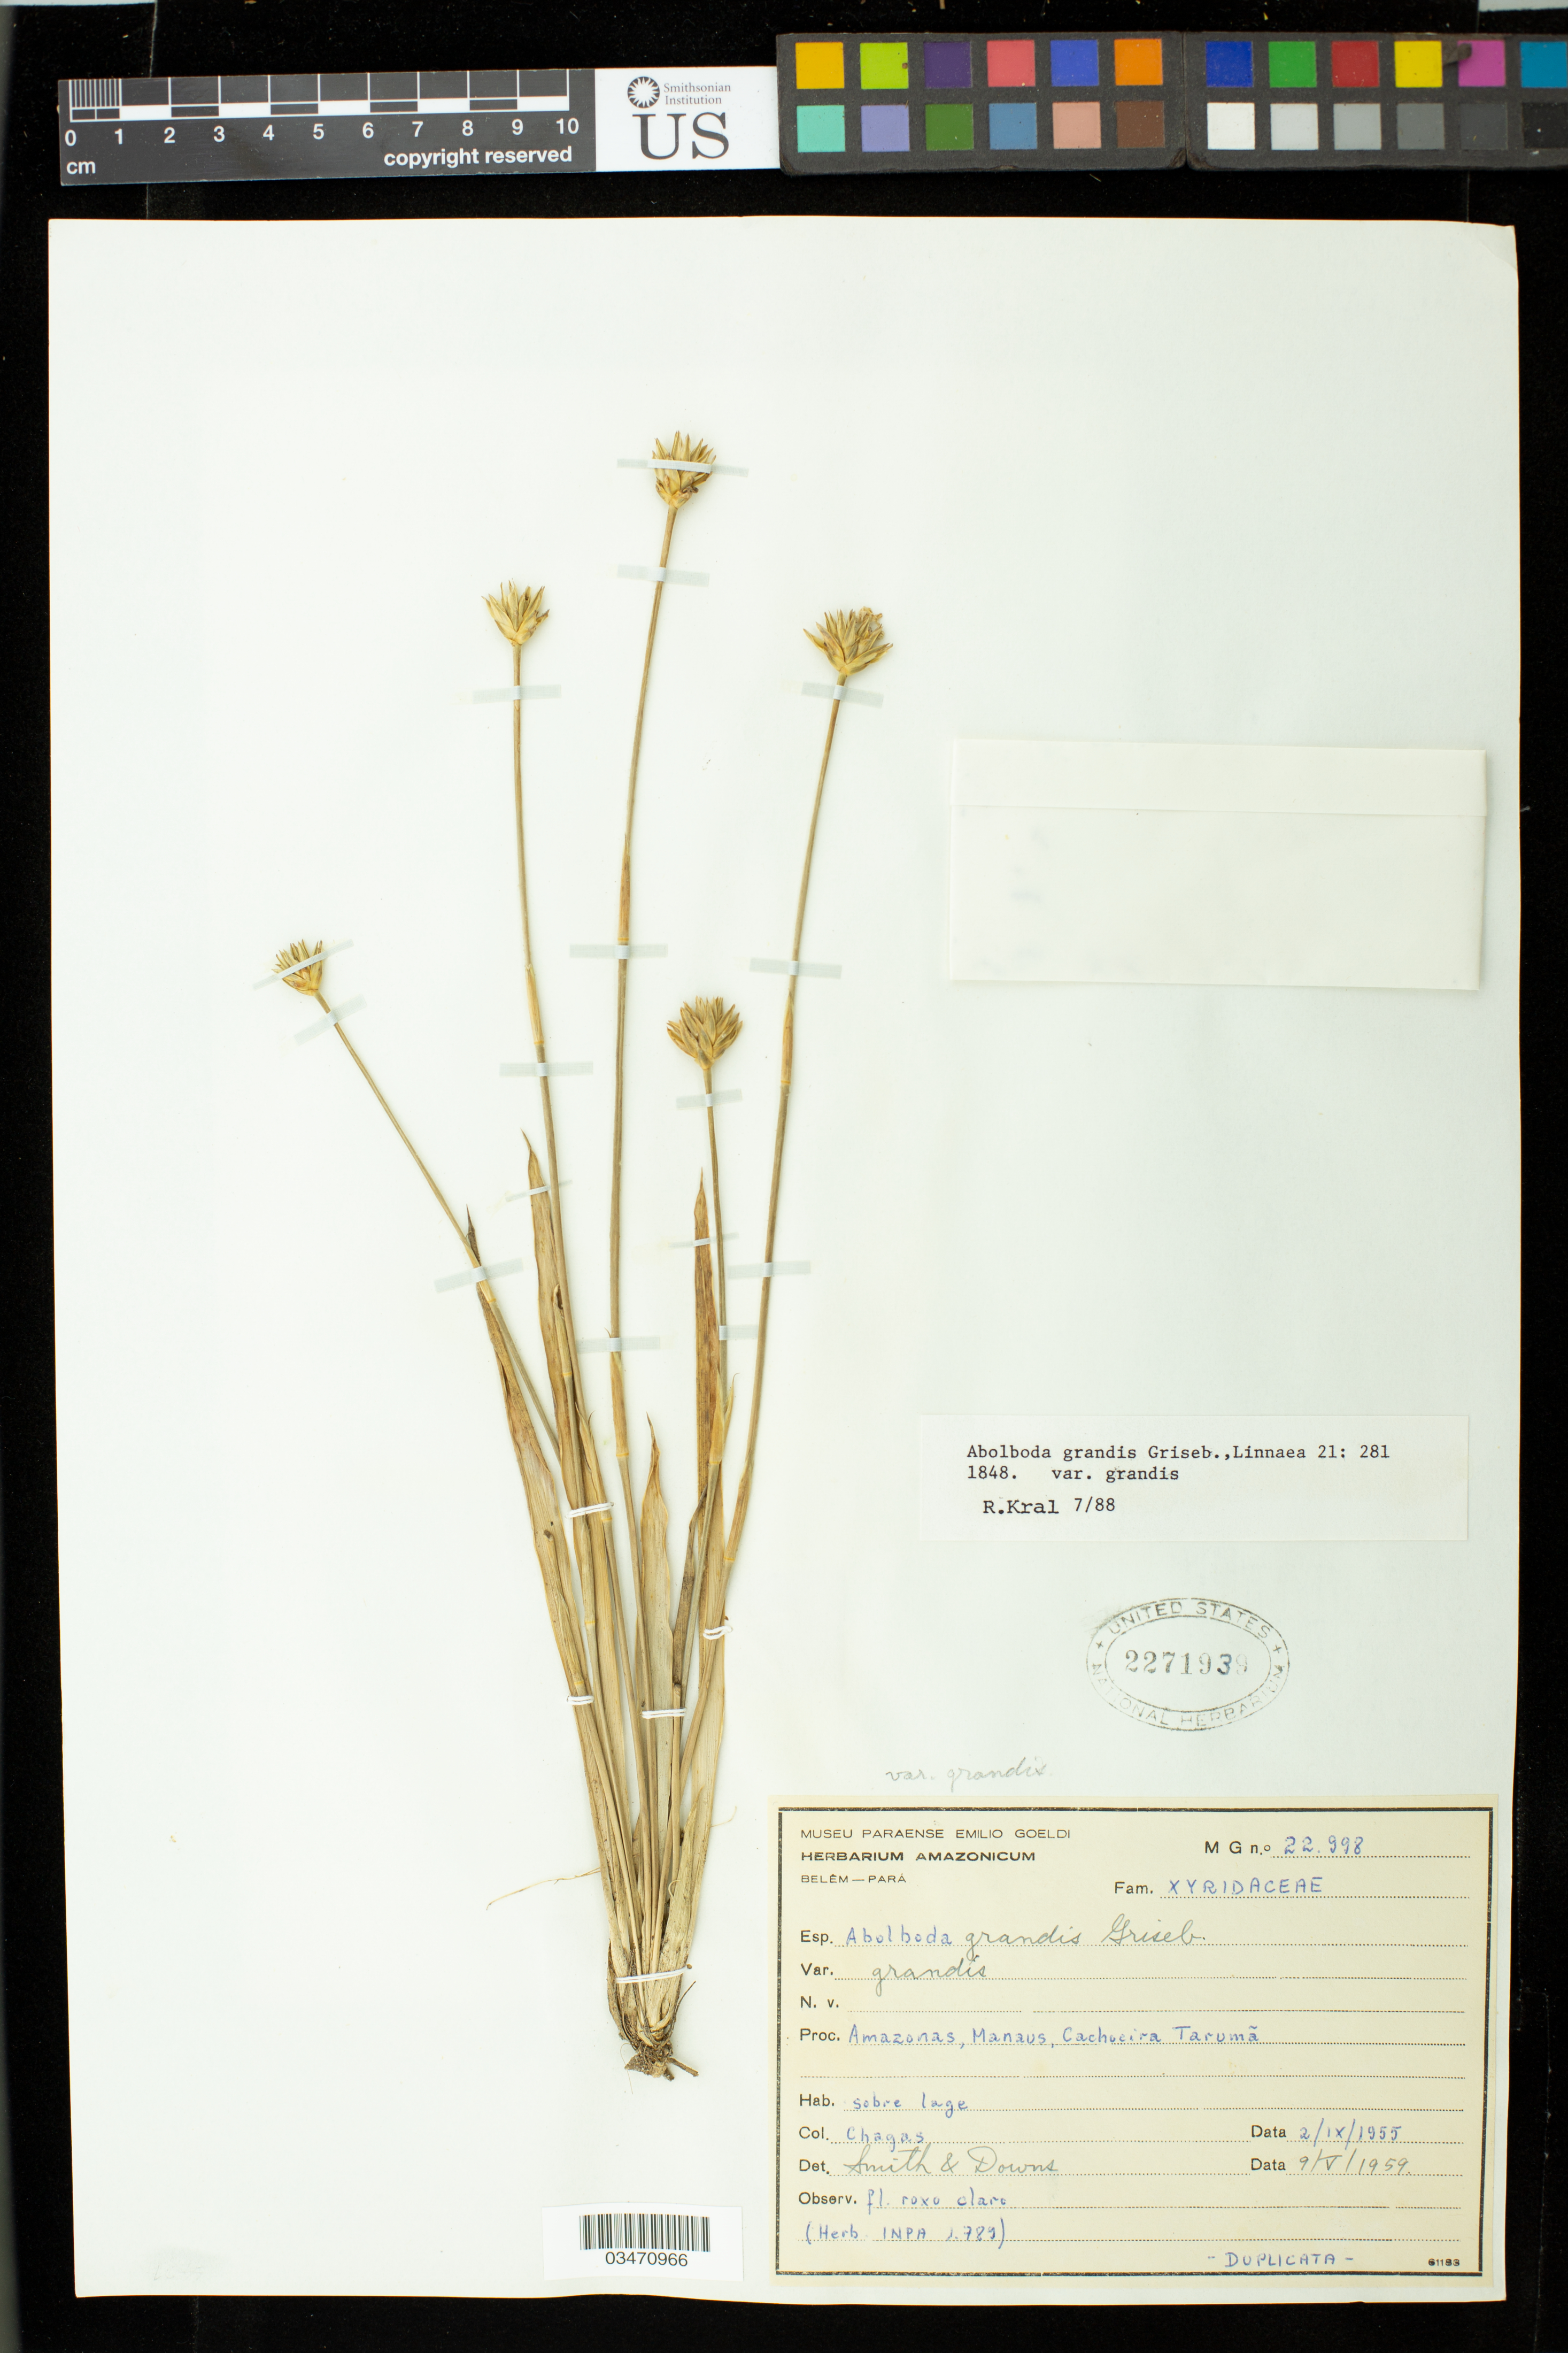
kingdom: Plantae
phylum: Tracheophyta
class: Liliopsida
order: Poales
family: Xyridaceae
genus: Abolboda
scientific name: Abolboda grandis var. grandis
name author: Griseb.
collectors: -. Chagas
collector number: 22998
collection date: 1955-09-02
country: Brazil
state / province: Amazônas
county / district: Manaus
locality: Cachoeira Taruma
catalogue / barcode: US 2271939